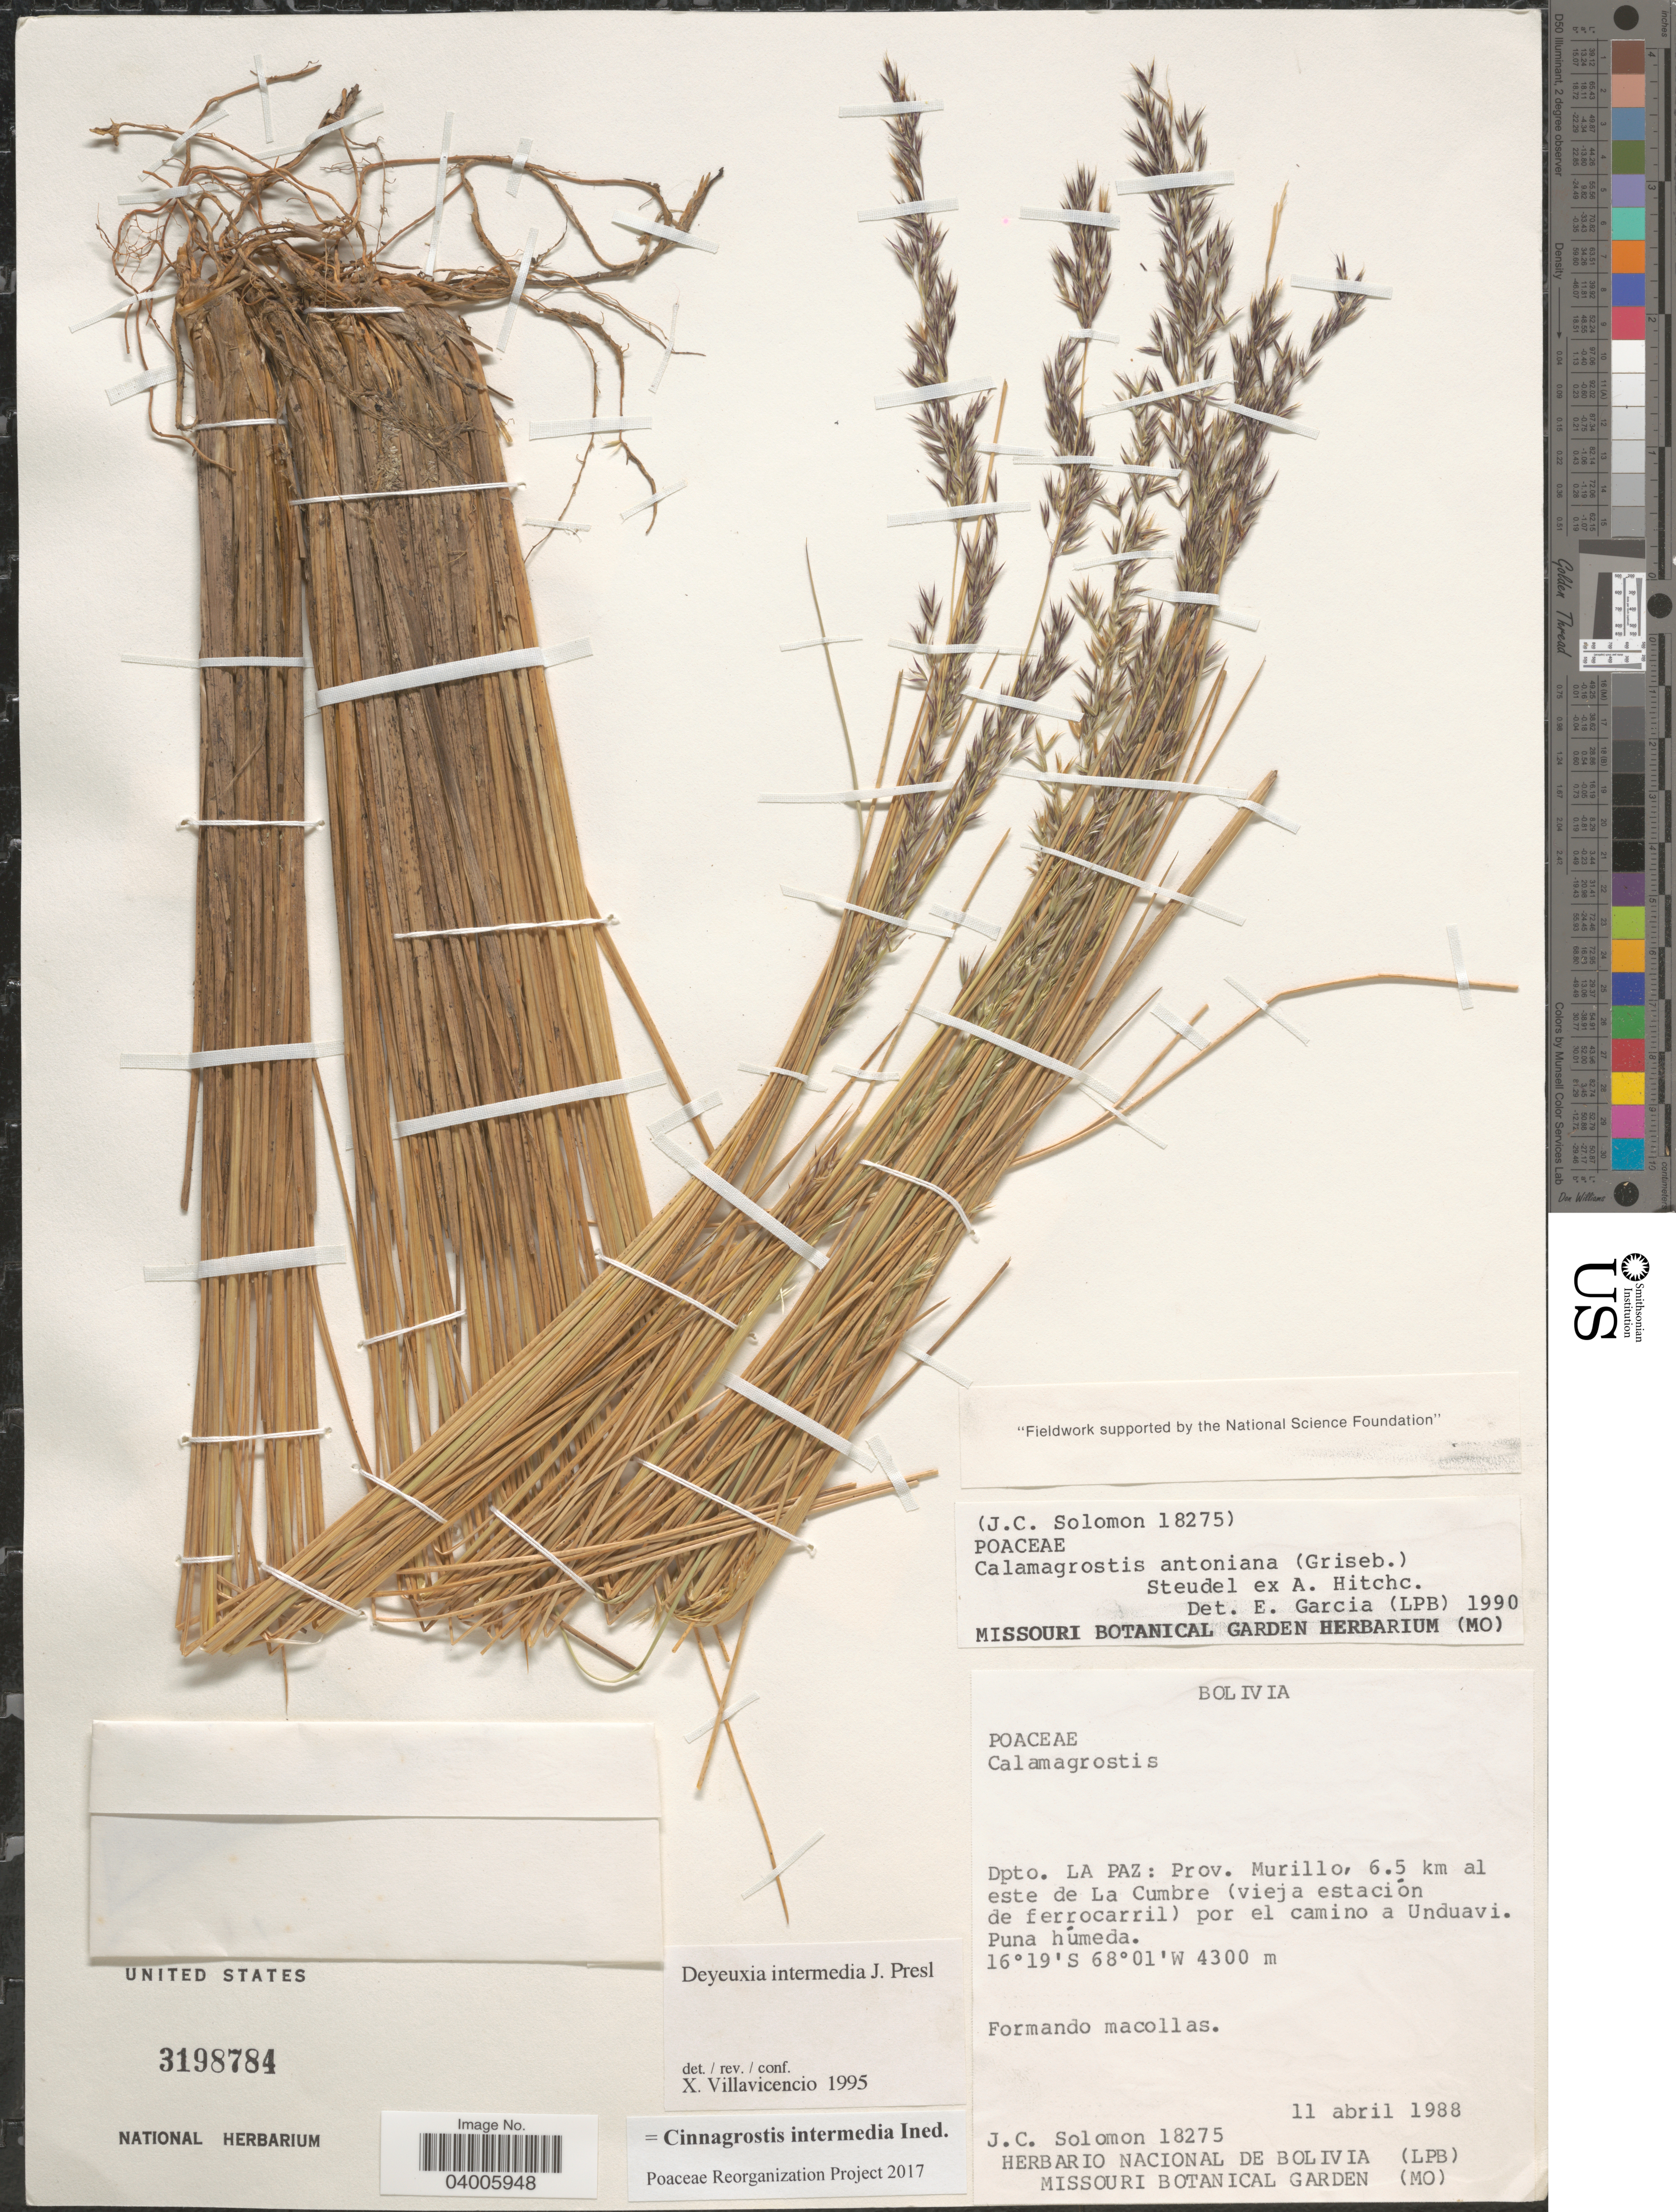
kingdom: Plantae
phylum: Tracheophyta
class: Liliopsida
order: Poales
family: Poaceae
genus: Cinnagrostis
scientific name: Cinnagrostis intermedia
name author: (J. Presl) P.M. Peterson et al.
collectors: J. C. Solomon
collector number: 18275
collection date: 1988-04-11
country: Bolivia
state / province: La Paz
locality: Dpto. La Paz : Prov. Murillo, 6.5 km al este de La Cumbre (vieja estación de ferrocarril) por el camino a Unduavi.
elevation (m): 4300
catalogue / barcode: US 3198784